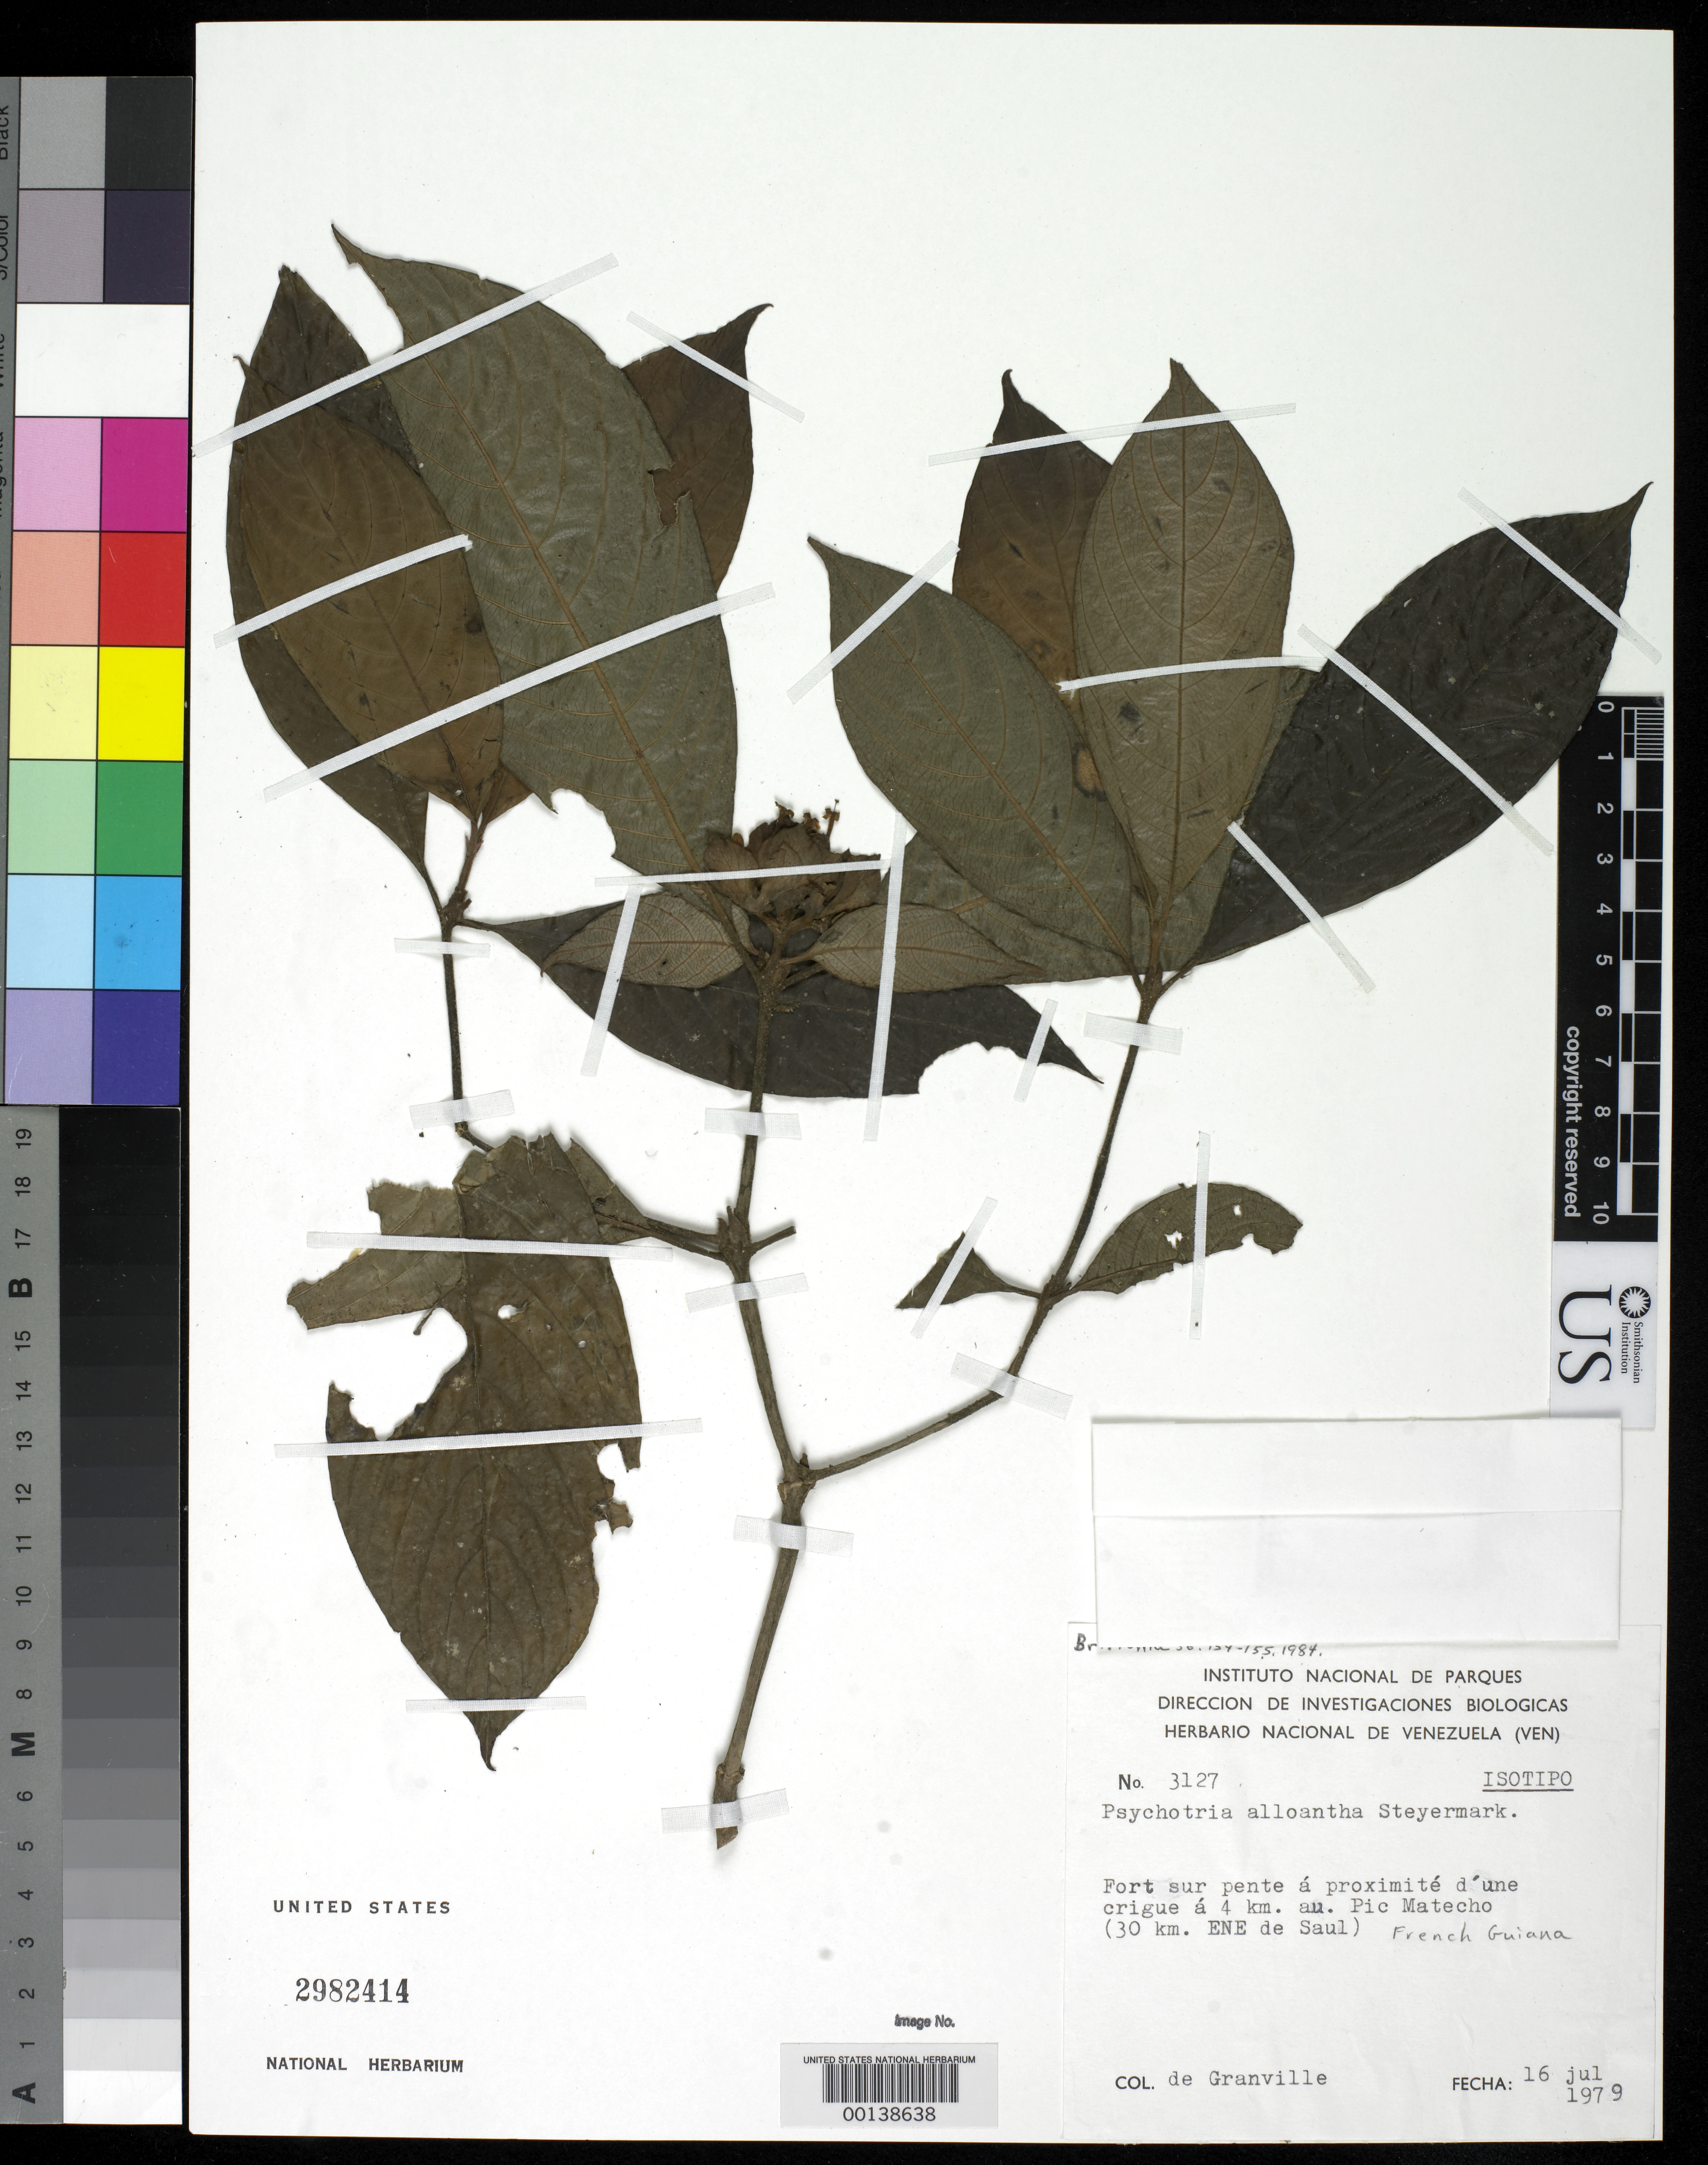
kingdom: Plantae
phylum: Tracheophyta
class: Magnoliopsida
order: Gentianales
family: Rubiaceae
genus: Psychotria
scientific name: Psychotria alloantha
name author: Steyerm.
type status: Isotype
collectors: J.-J. de Granville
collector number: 3127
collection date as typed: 16 Jul 1979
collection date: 1979-07-16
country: French Guiana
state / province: Inini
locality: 30 km ENE de Saul.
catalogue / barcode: US 2982414